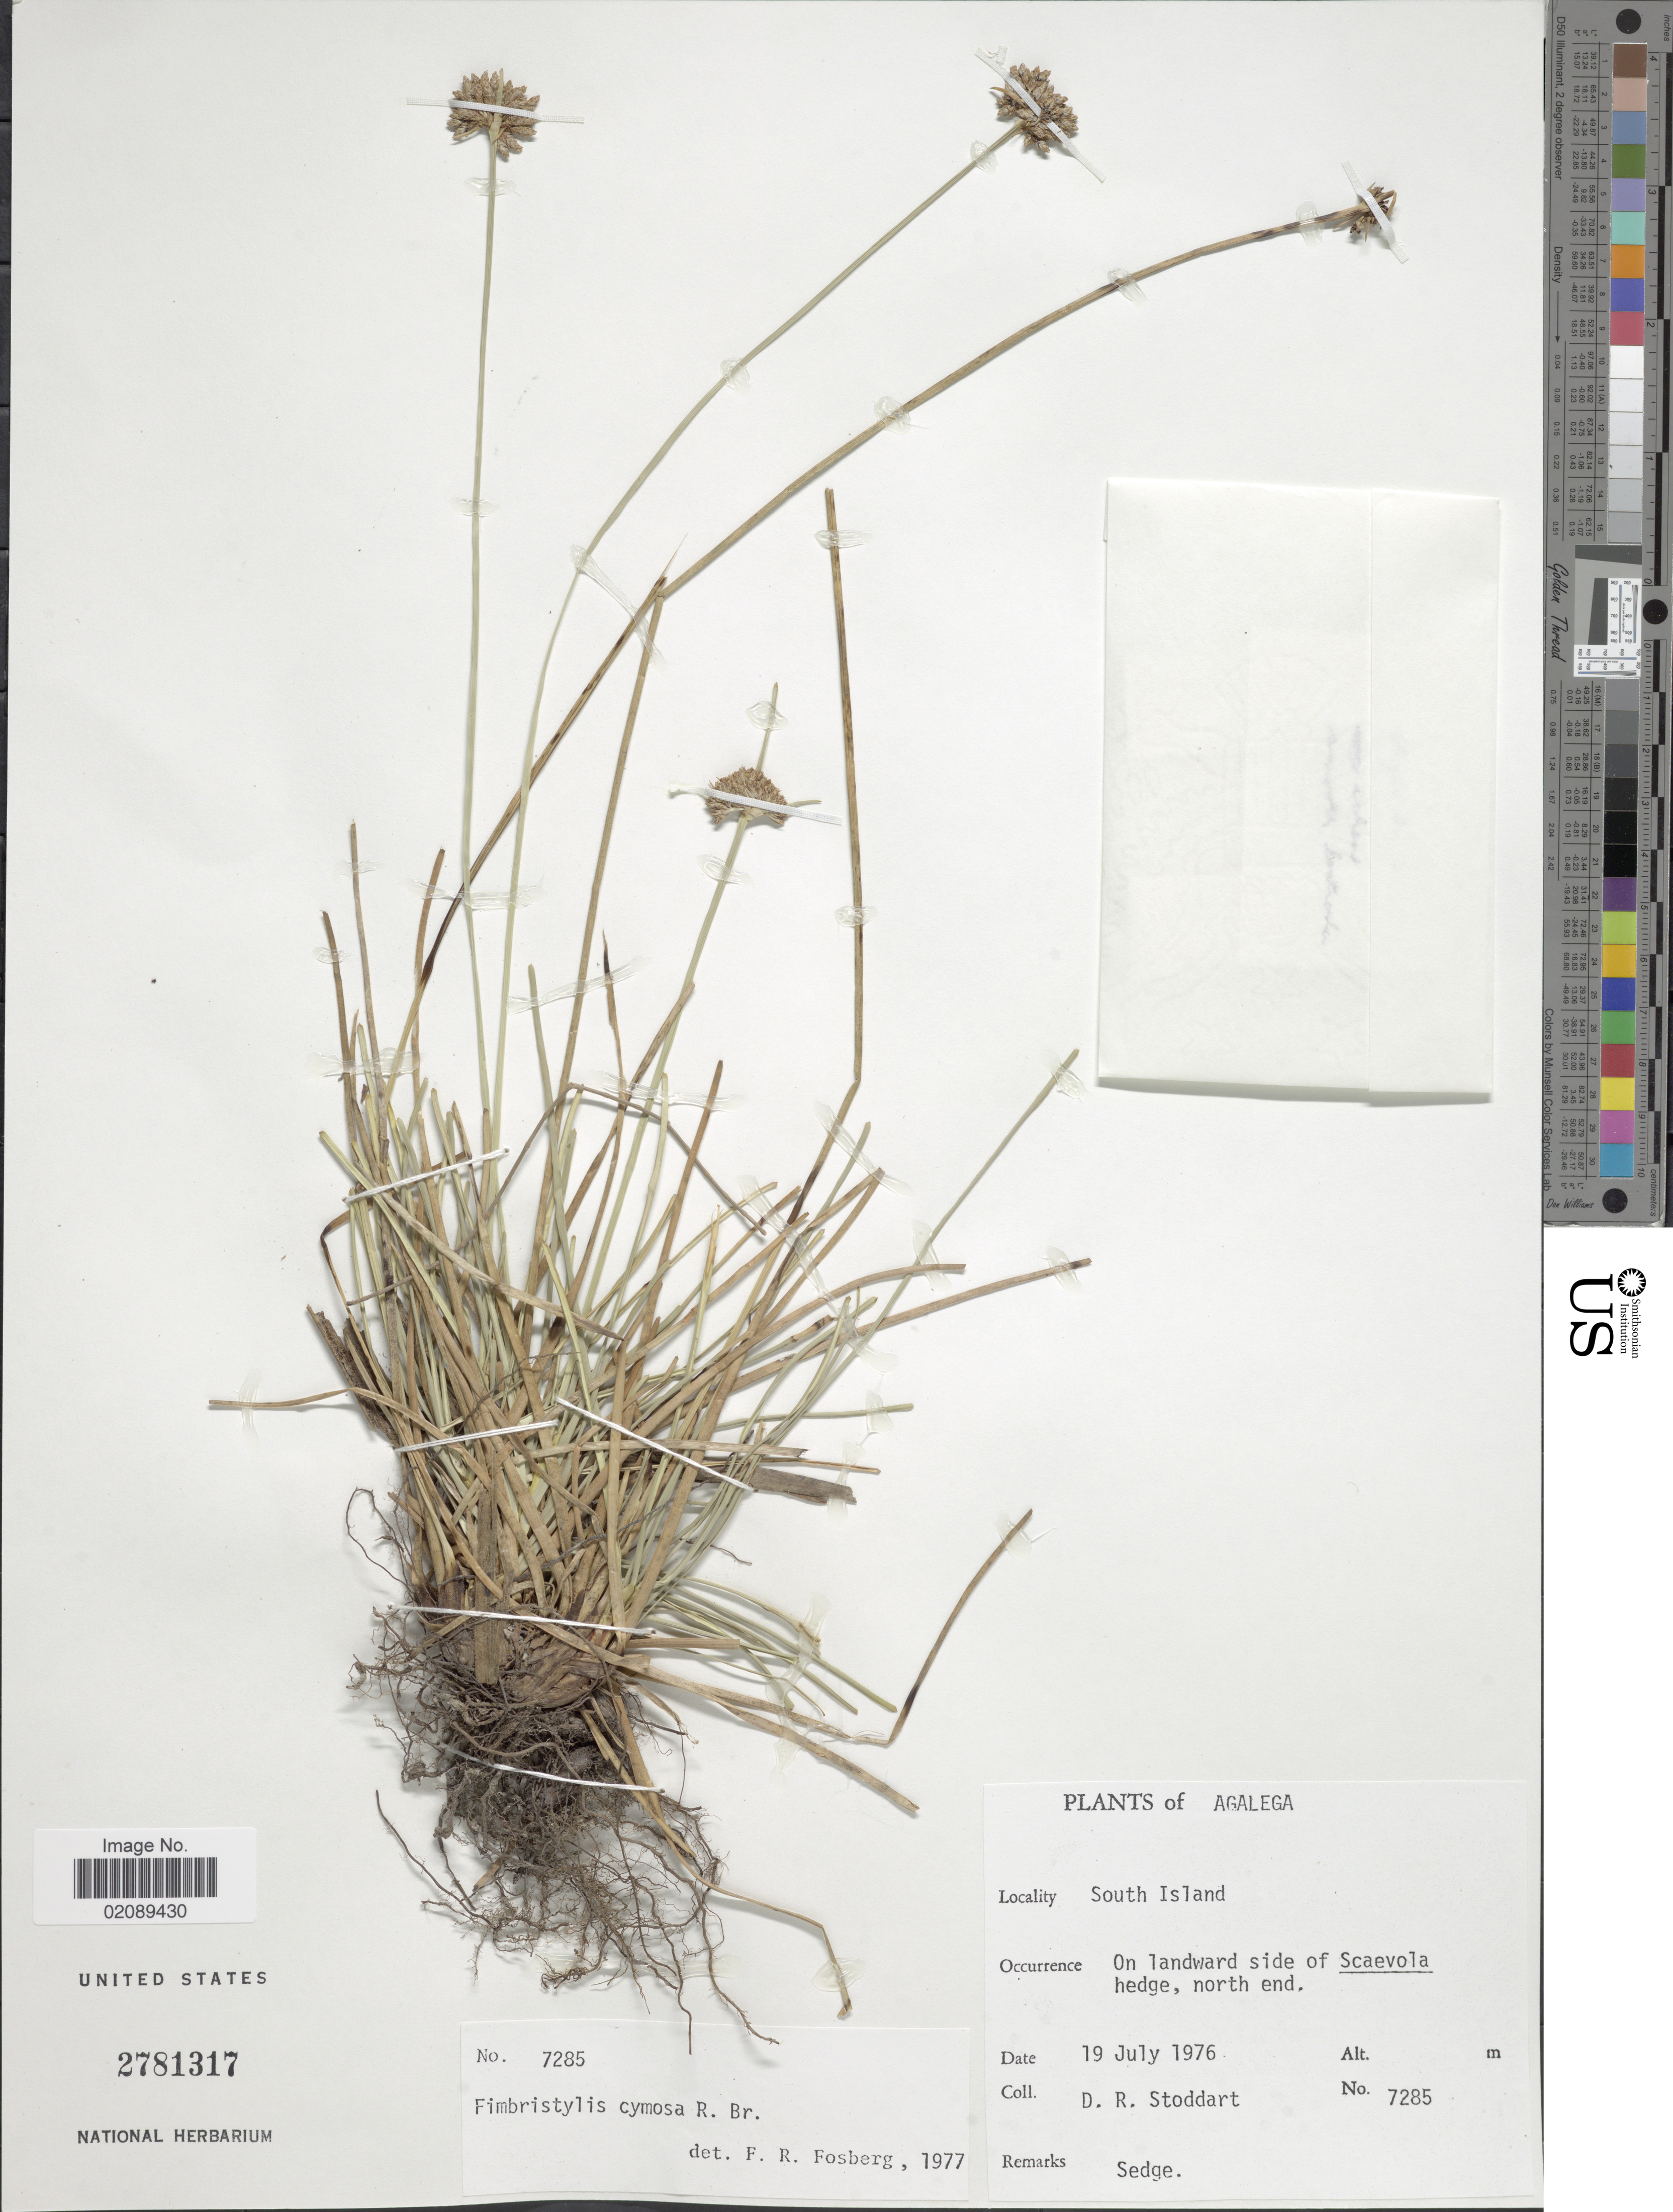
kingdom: Plantae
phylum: Tracheophyta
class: Liliopsida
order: Poales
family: Cyperaceae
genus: Fimbristylis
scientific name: Fimbristylis cymosa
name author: R. Br.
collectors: D. R. Stoddart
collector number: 7285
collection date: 1976-07-19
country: Mauritius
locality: Agalega, South Island, on landward side of Scaevola hedge, north end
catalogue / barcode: US 2781317